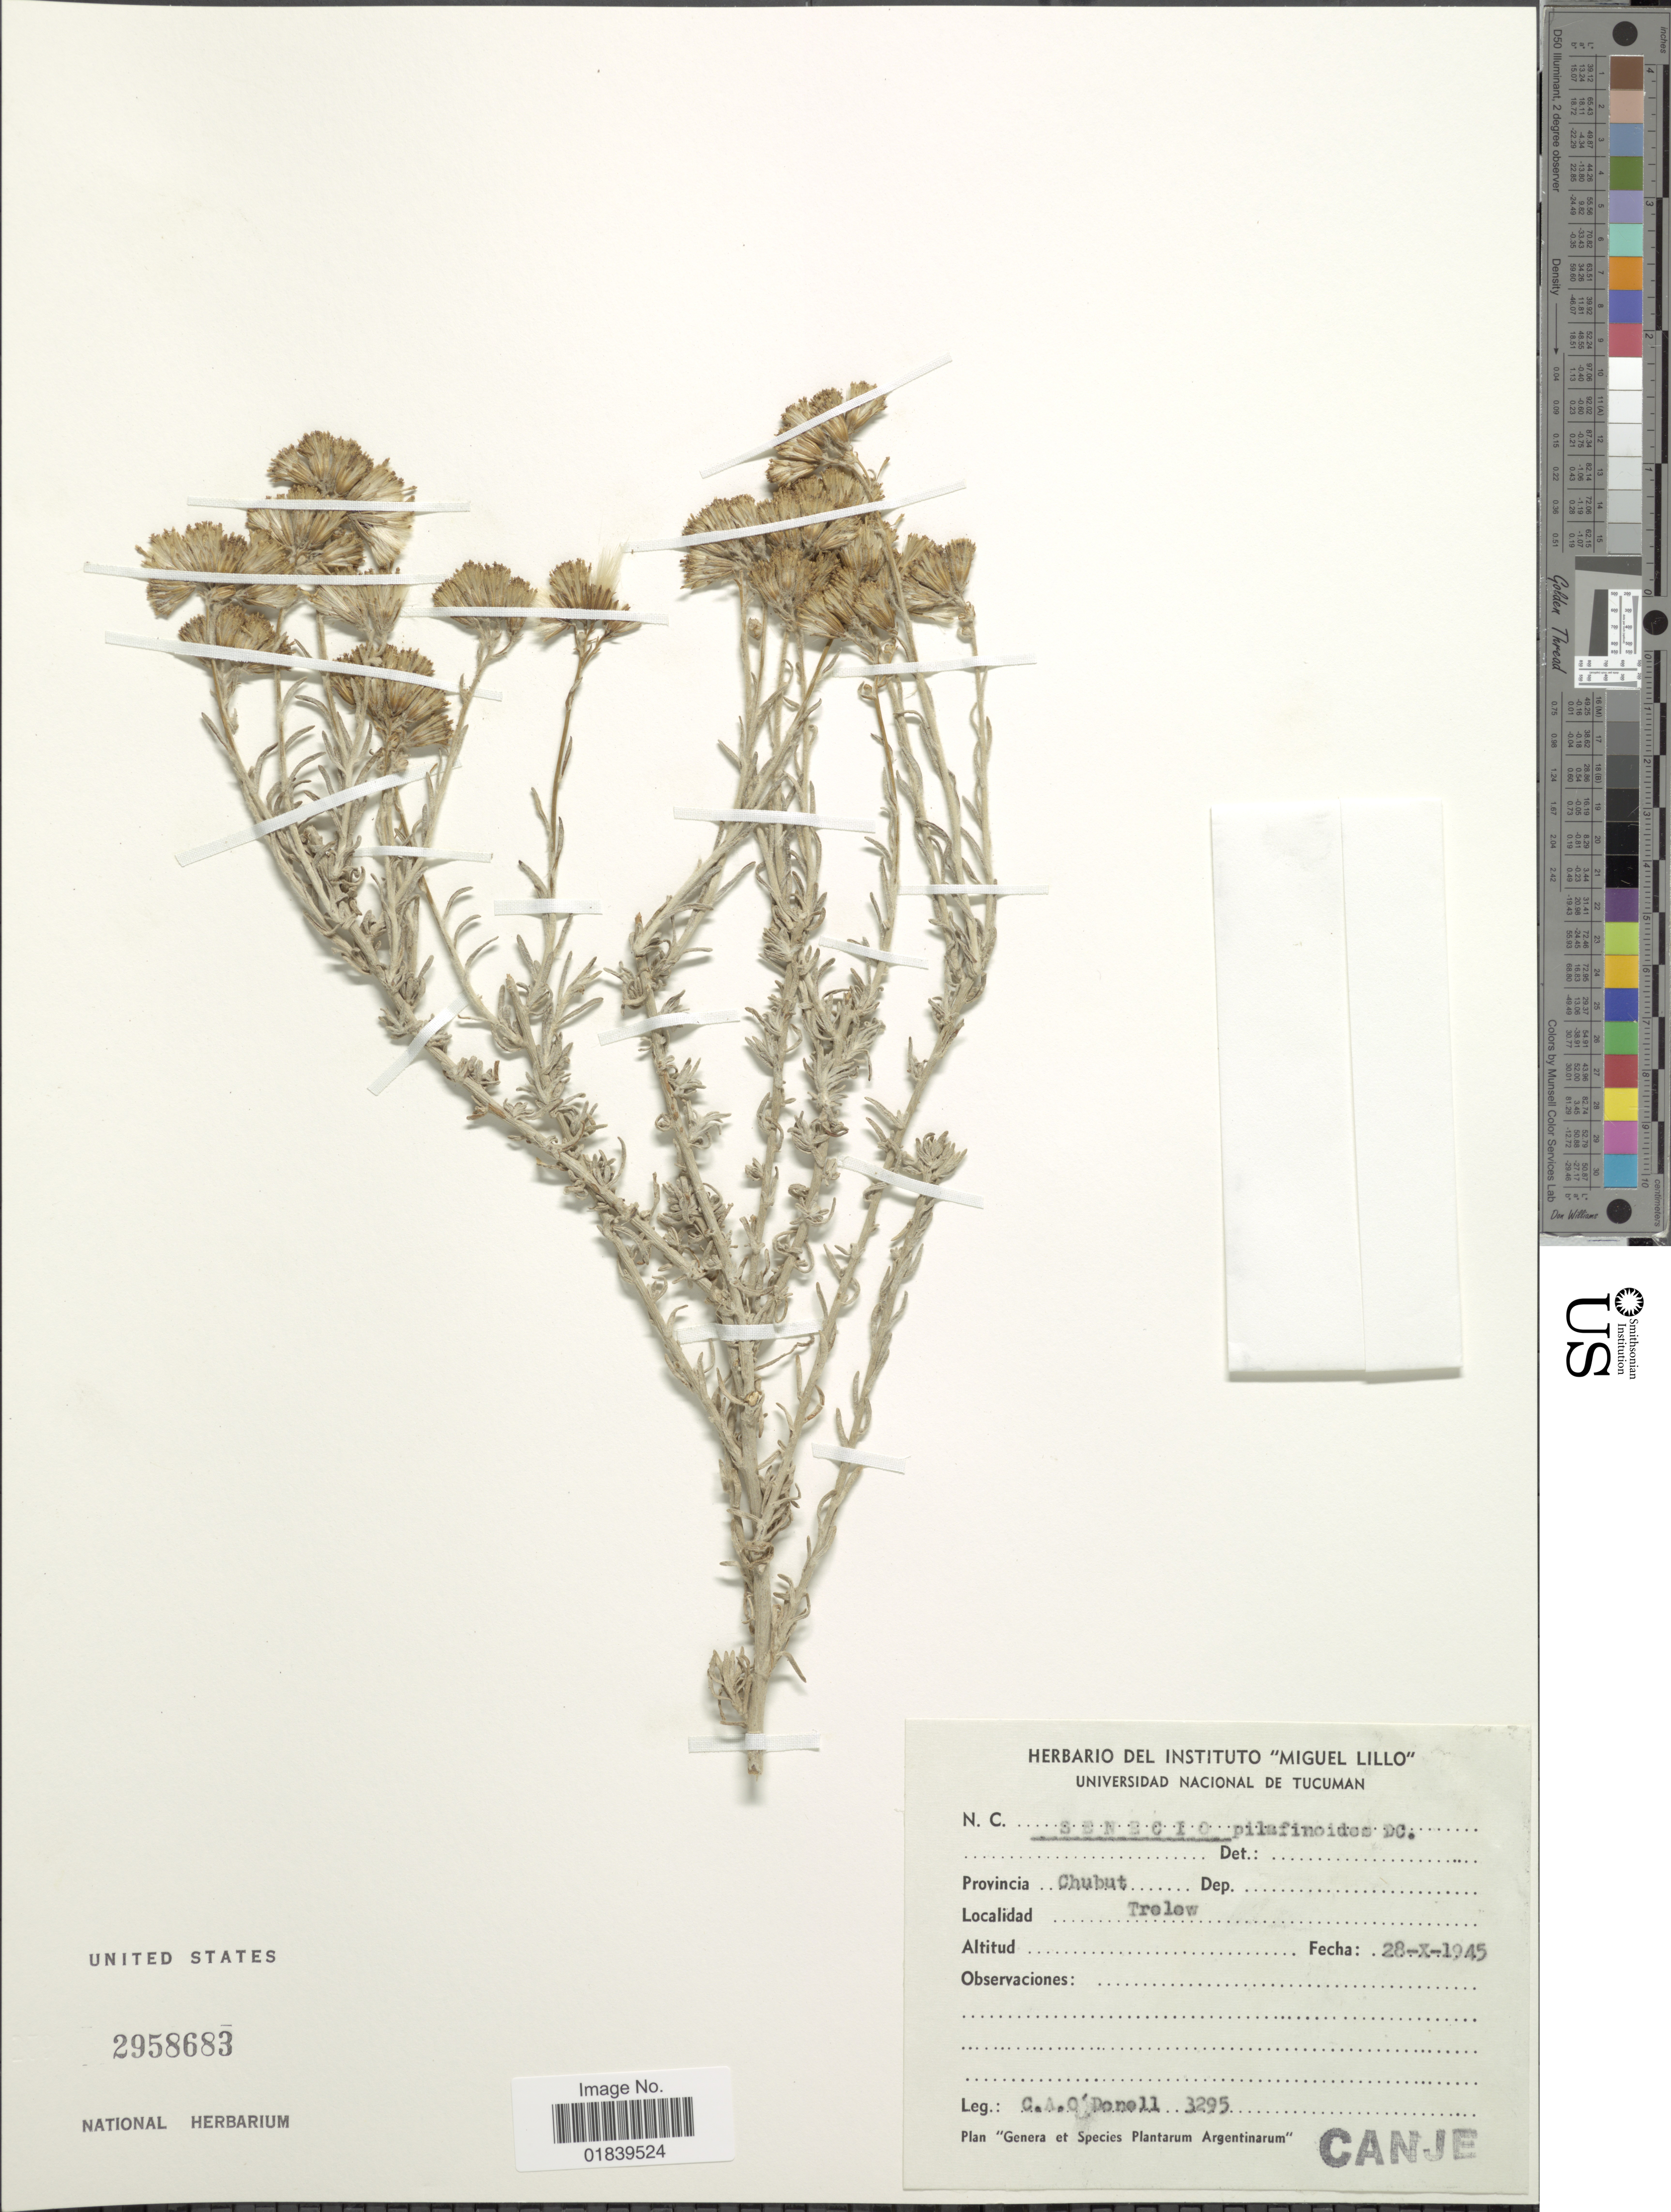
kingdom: Plantae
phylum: Tracheophyta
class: Magnoliopsida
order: Asterales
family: Asteraceae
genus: Senecio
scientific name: Senecio sp.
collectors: C. A. O'Donell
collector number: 3295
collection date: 1945-10-28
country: Argentina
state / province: Chubut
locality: Provincia Chubut, Trelew.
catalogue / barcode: US 2958683